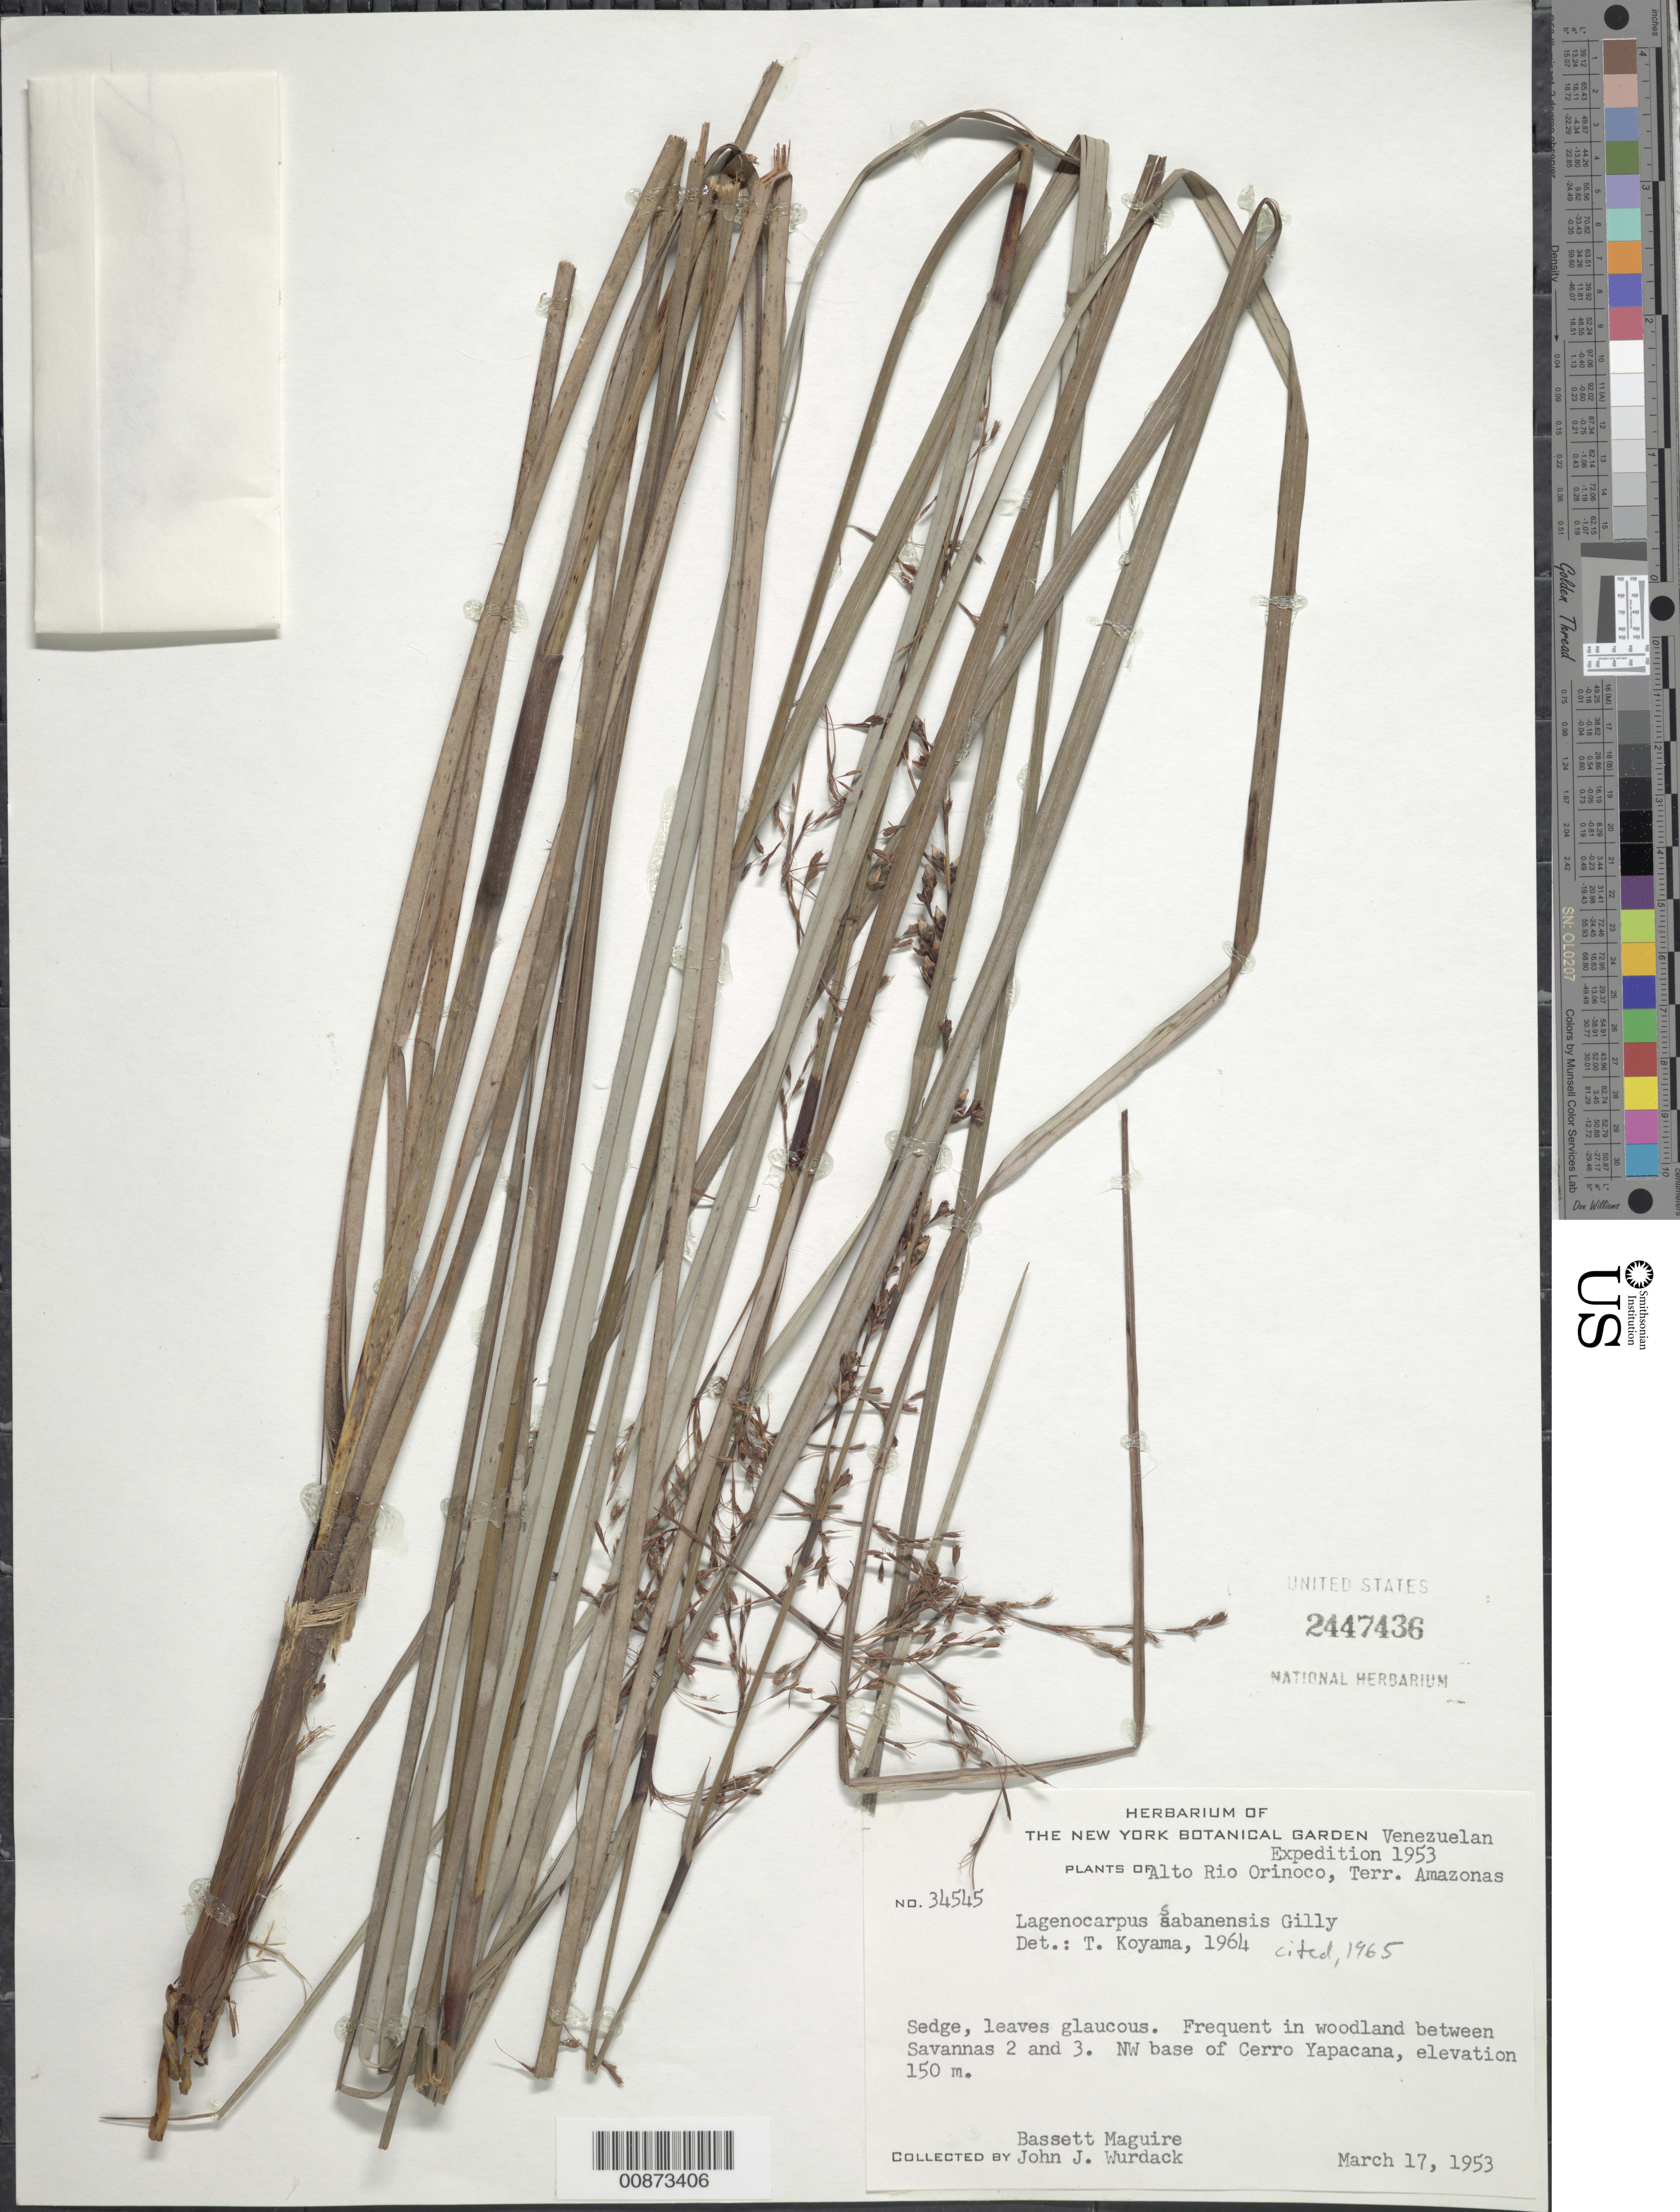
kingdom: Plantae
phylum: Tracheophyta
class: Liliopsida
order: Poales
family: Cyperaceae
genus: Lagenocarpus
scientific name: Lagenocarpus sabanensis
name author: Gilly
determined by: Koyama, Tetsuo M.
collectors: B. Maguire & J. J. Wurdack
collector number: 34545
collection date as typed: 17-Mar-53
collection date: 1953-03-17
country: Venezuela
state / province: Amazonas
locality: Alto Río Orinoco, Cerro Yapacána, NW base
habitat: Woodland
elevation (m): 150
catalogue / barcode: US 2447436